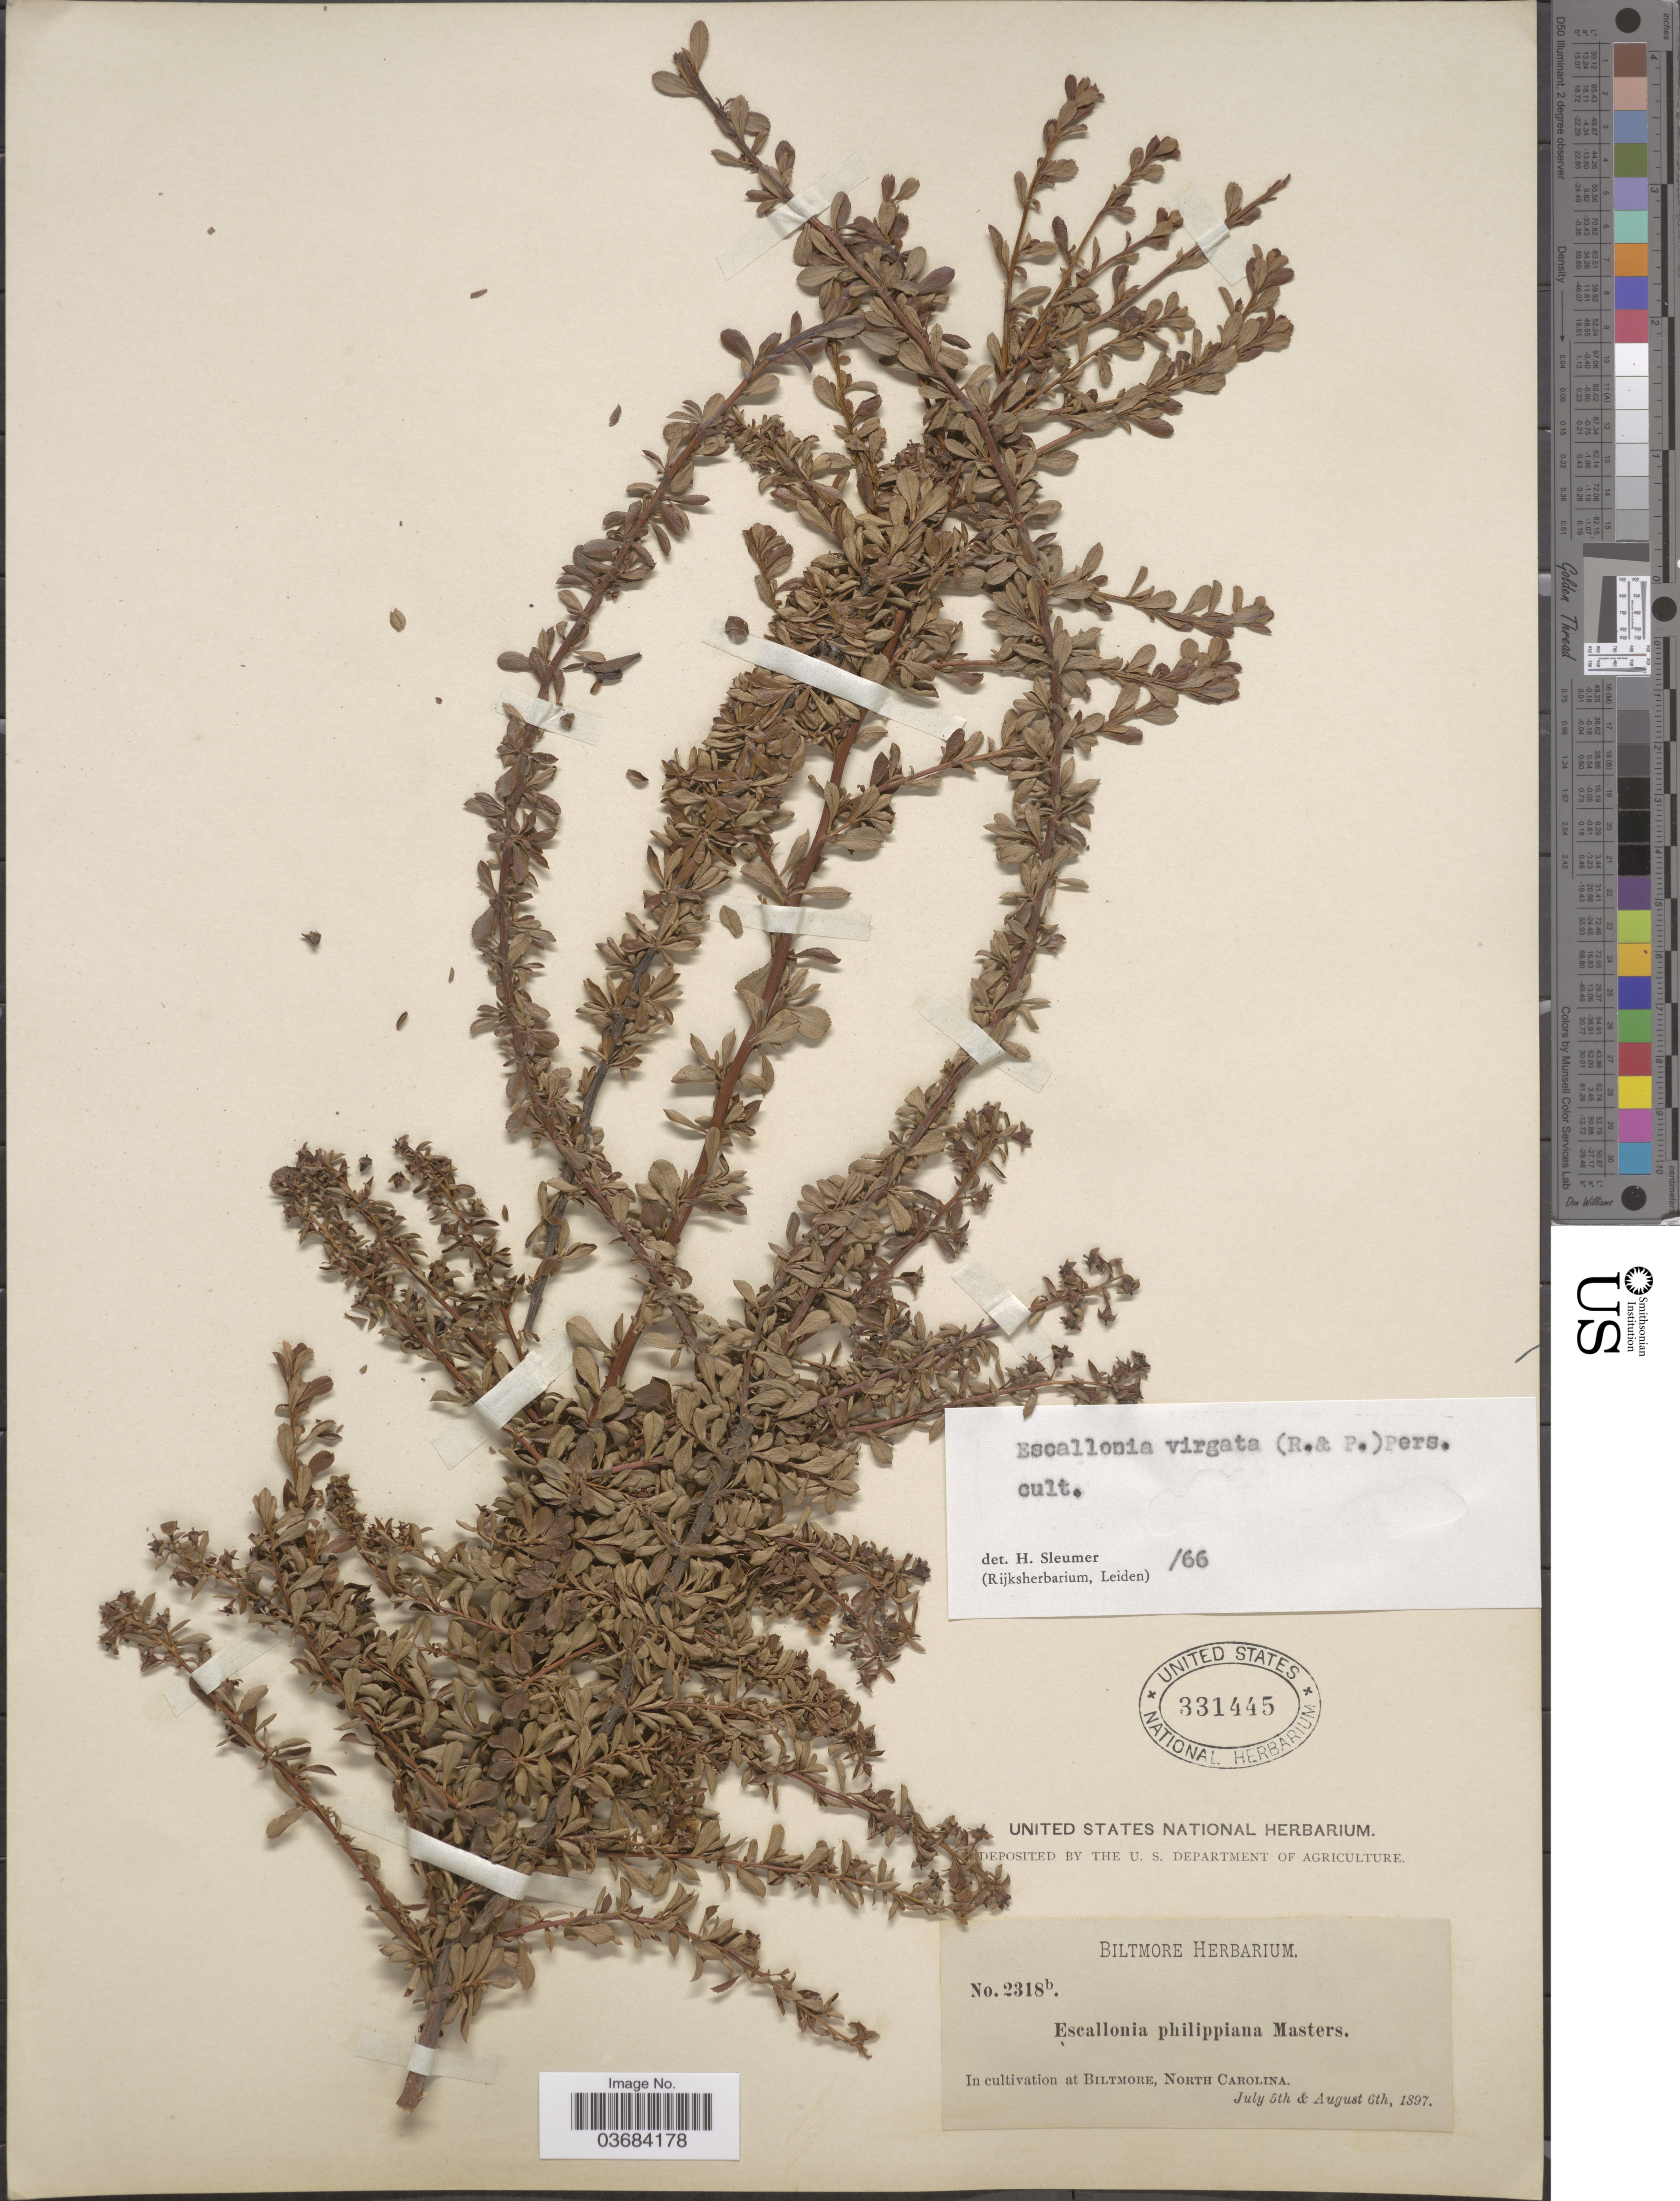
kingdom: Plantae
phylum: Tracheophyta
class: Magnoliopsida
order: Escalloniales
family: Escalloniaceae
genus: Escallonia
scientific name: Escallonia virgata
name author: (Ruiz & Pav.) Pers.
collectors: ex herb. Biltmore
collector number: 2318b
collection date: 1897-07-05/1897-08-06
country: United States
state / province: North Carolina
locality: In cultivation at Biltmore.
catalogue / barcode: US 331445